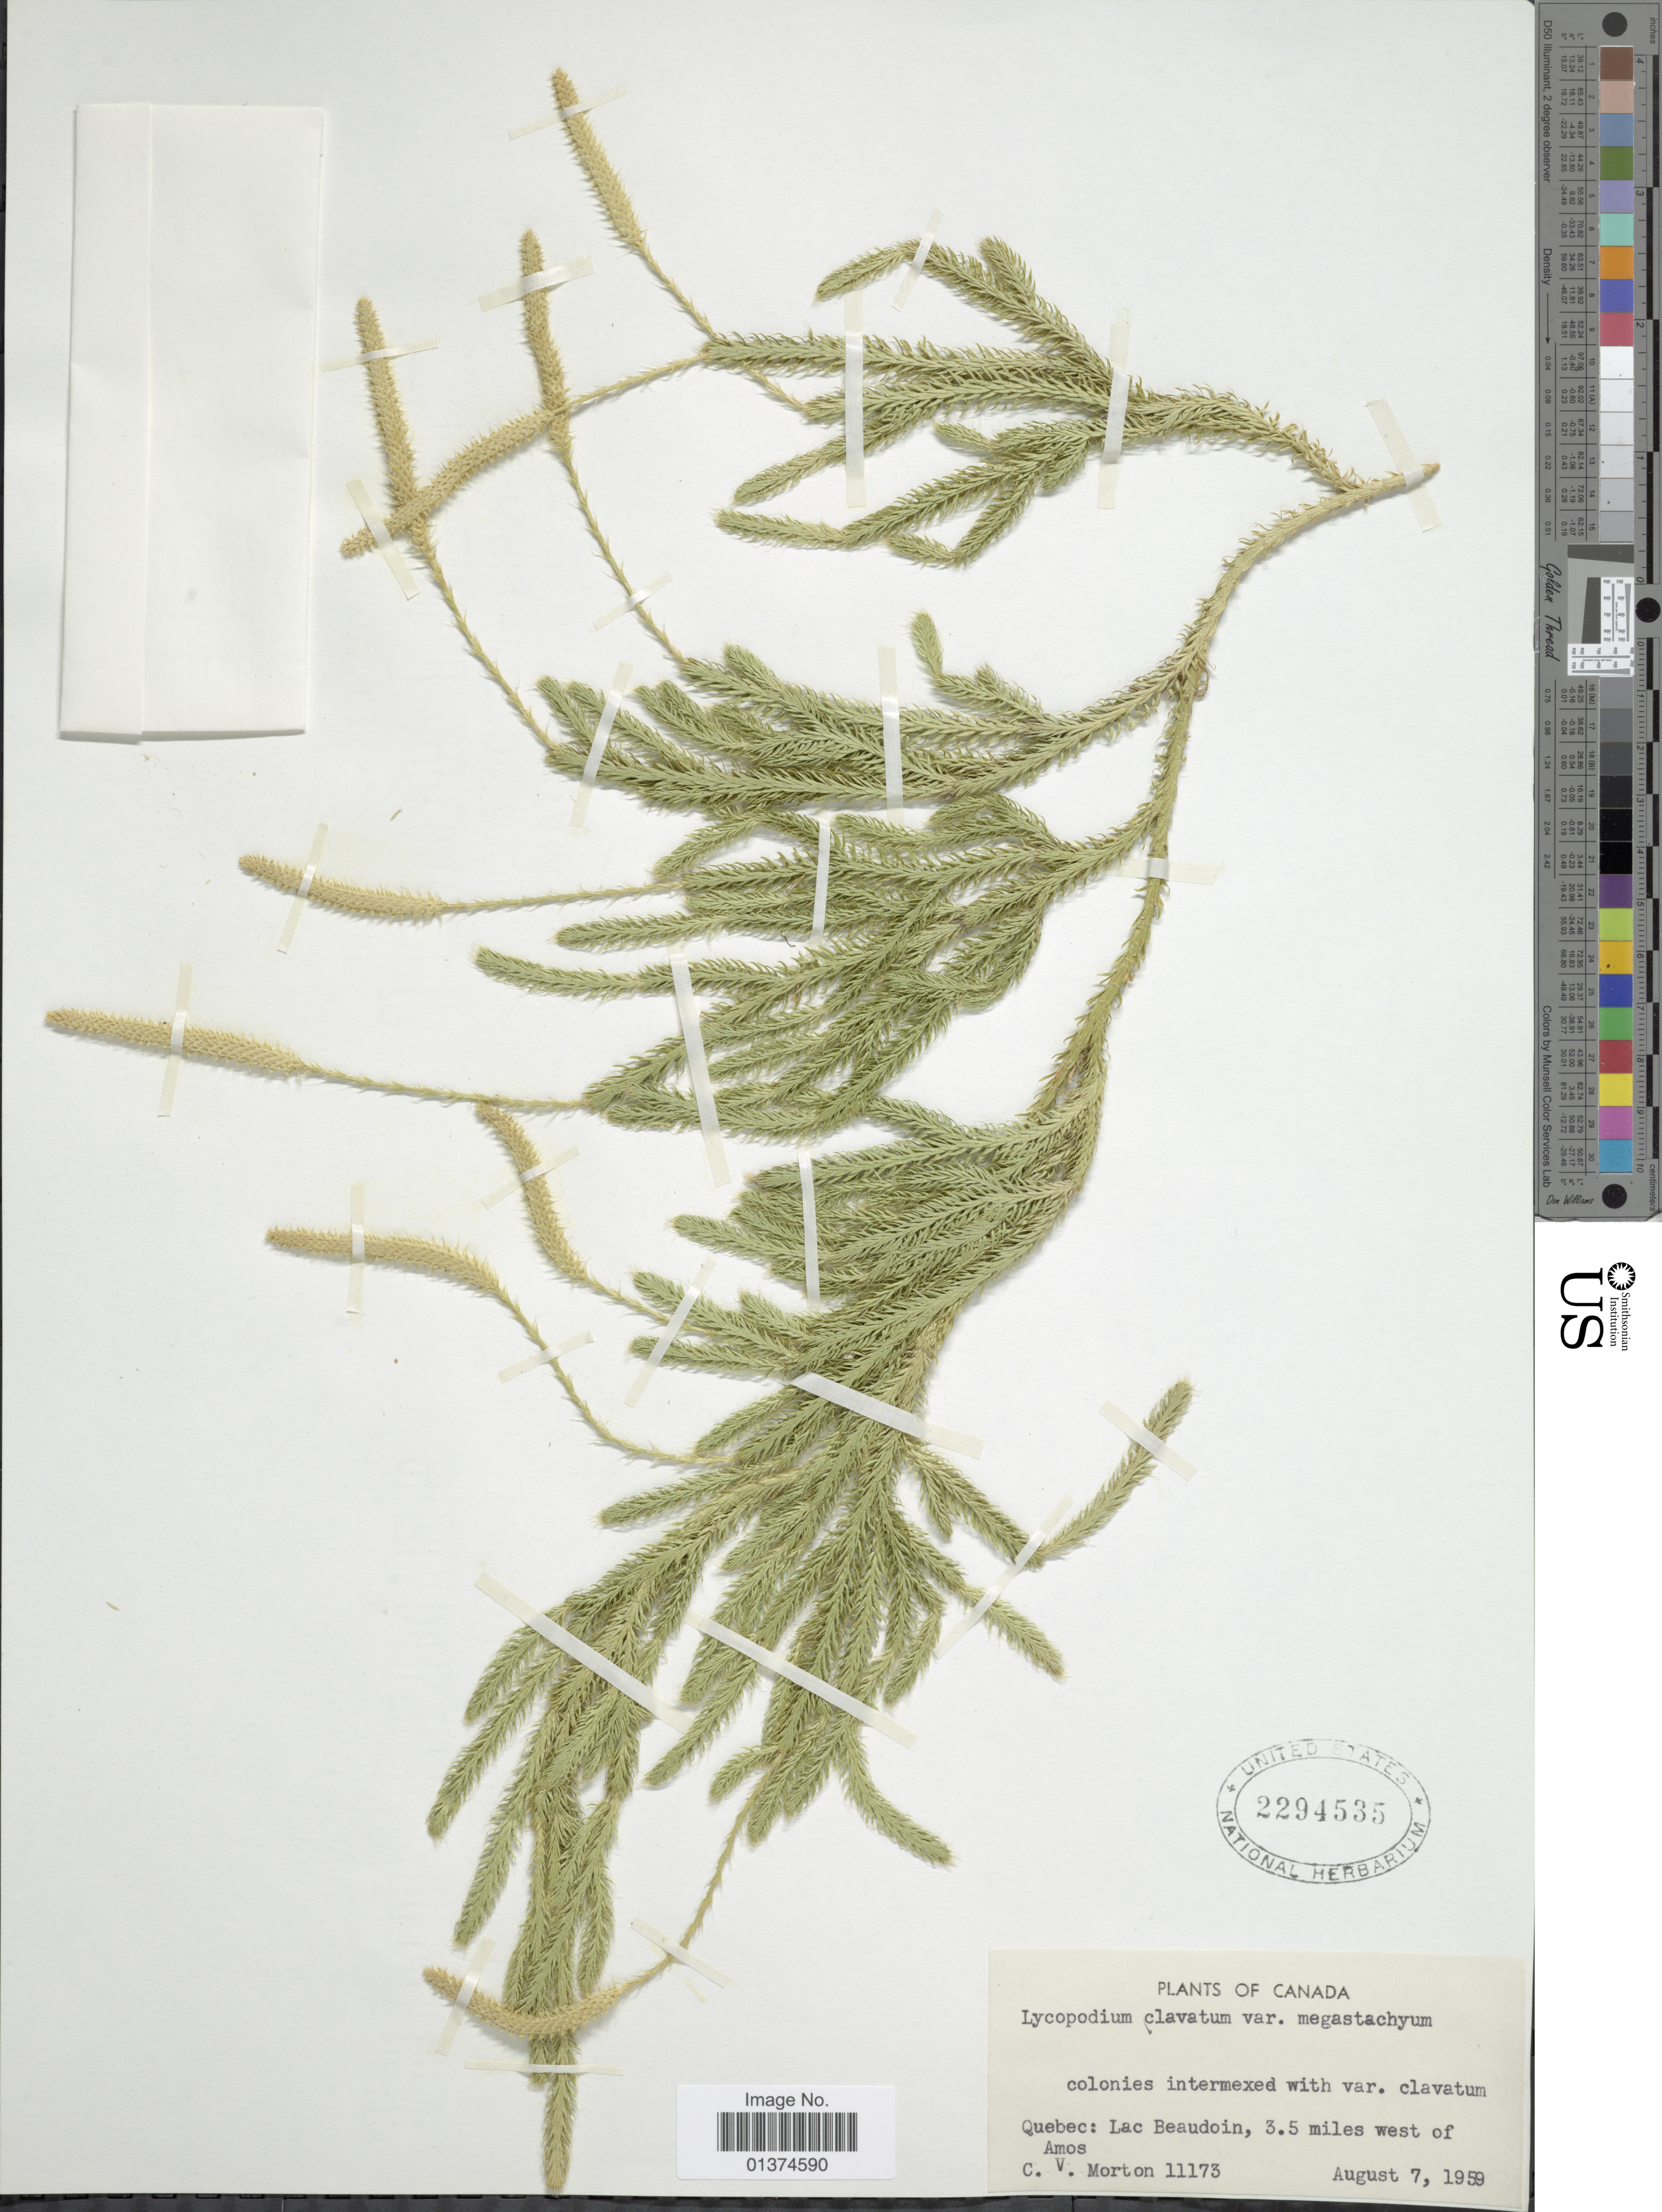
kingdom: Plantae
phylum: Tracheophyta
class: Lycopodiopsida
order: Lycopodiales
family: Lycopodiaceae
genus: Lycopodium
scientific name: Lycopodium clavatum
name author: L.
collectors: C. V. Morton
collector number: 11173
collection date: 1959-08-07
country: Canada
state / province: Quebec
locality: Lac Beaudoin, 3.5 miles west of Amos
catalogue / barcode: US 2294535